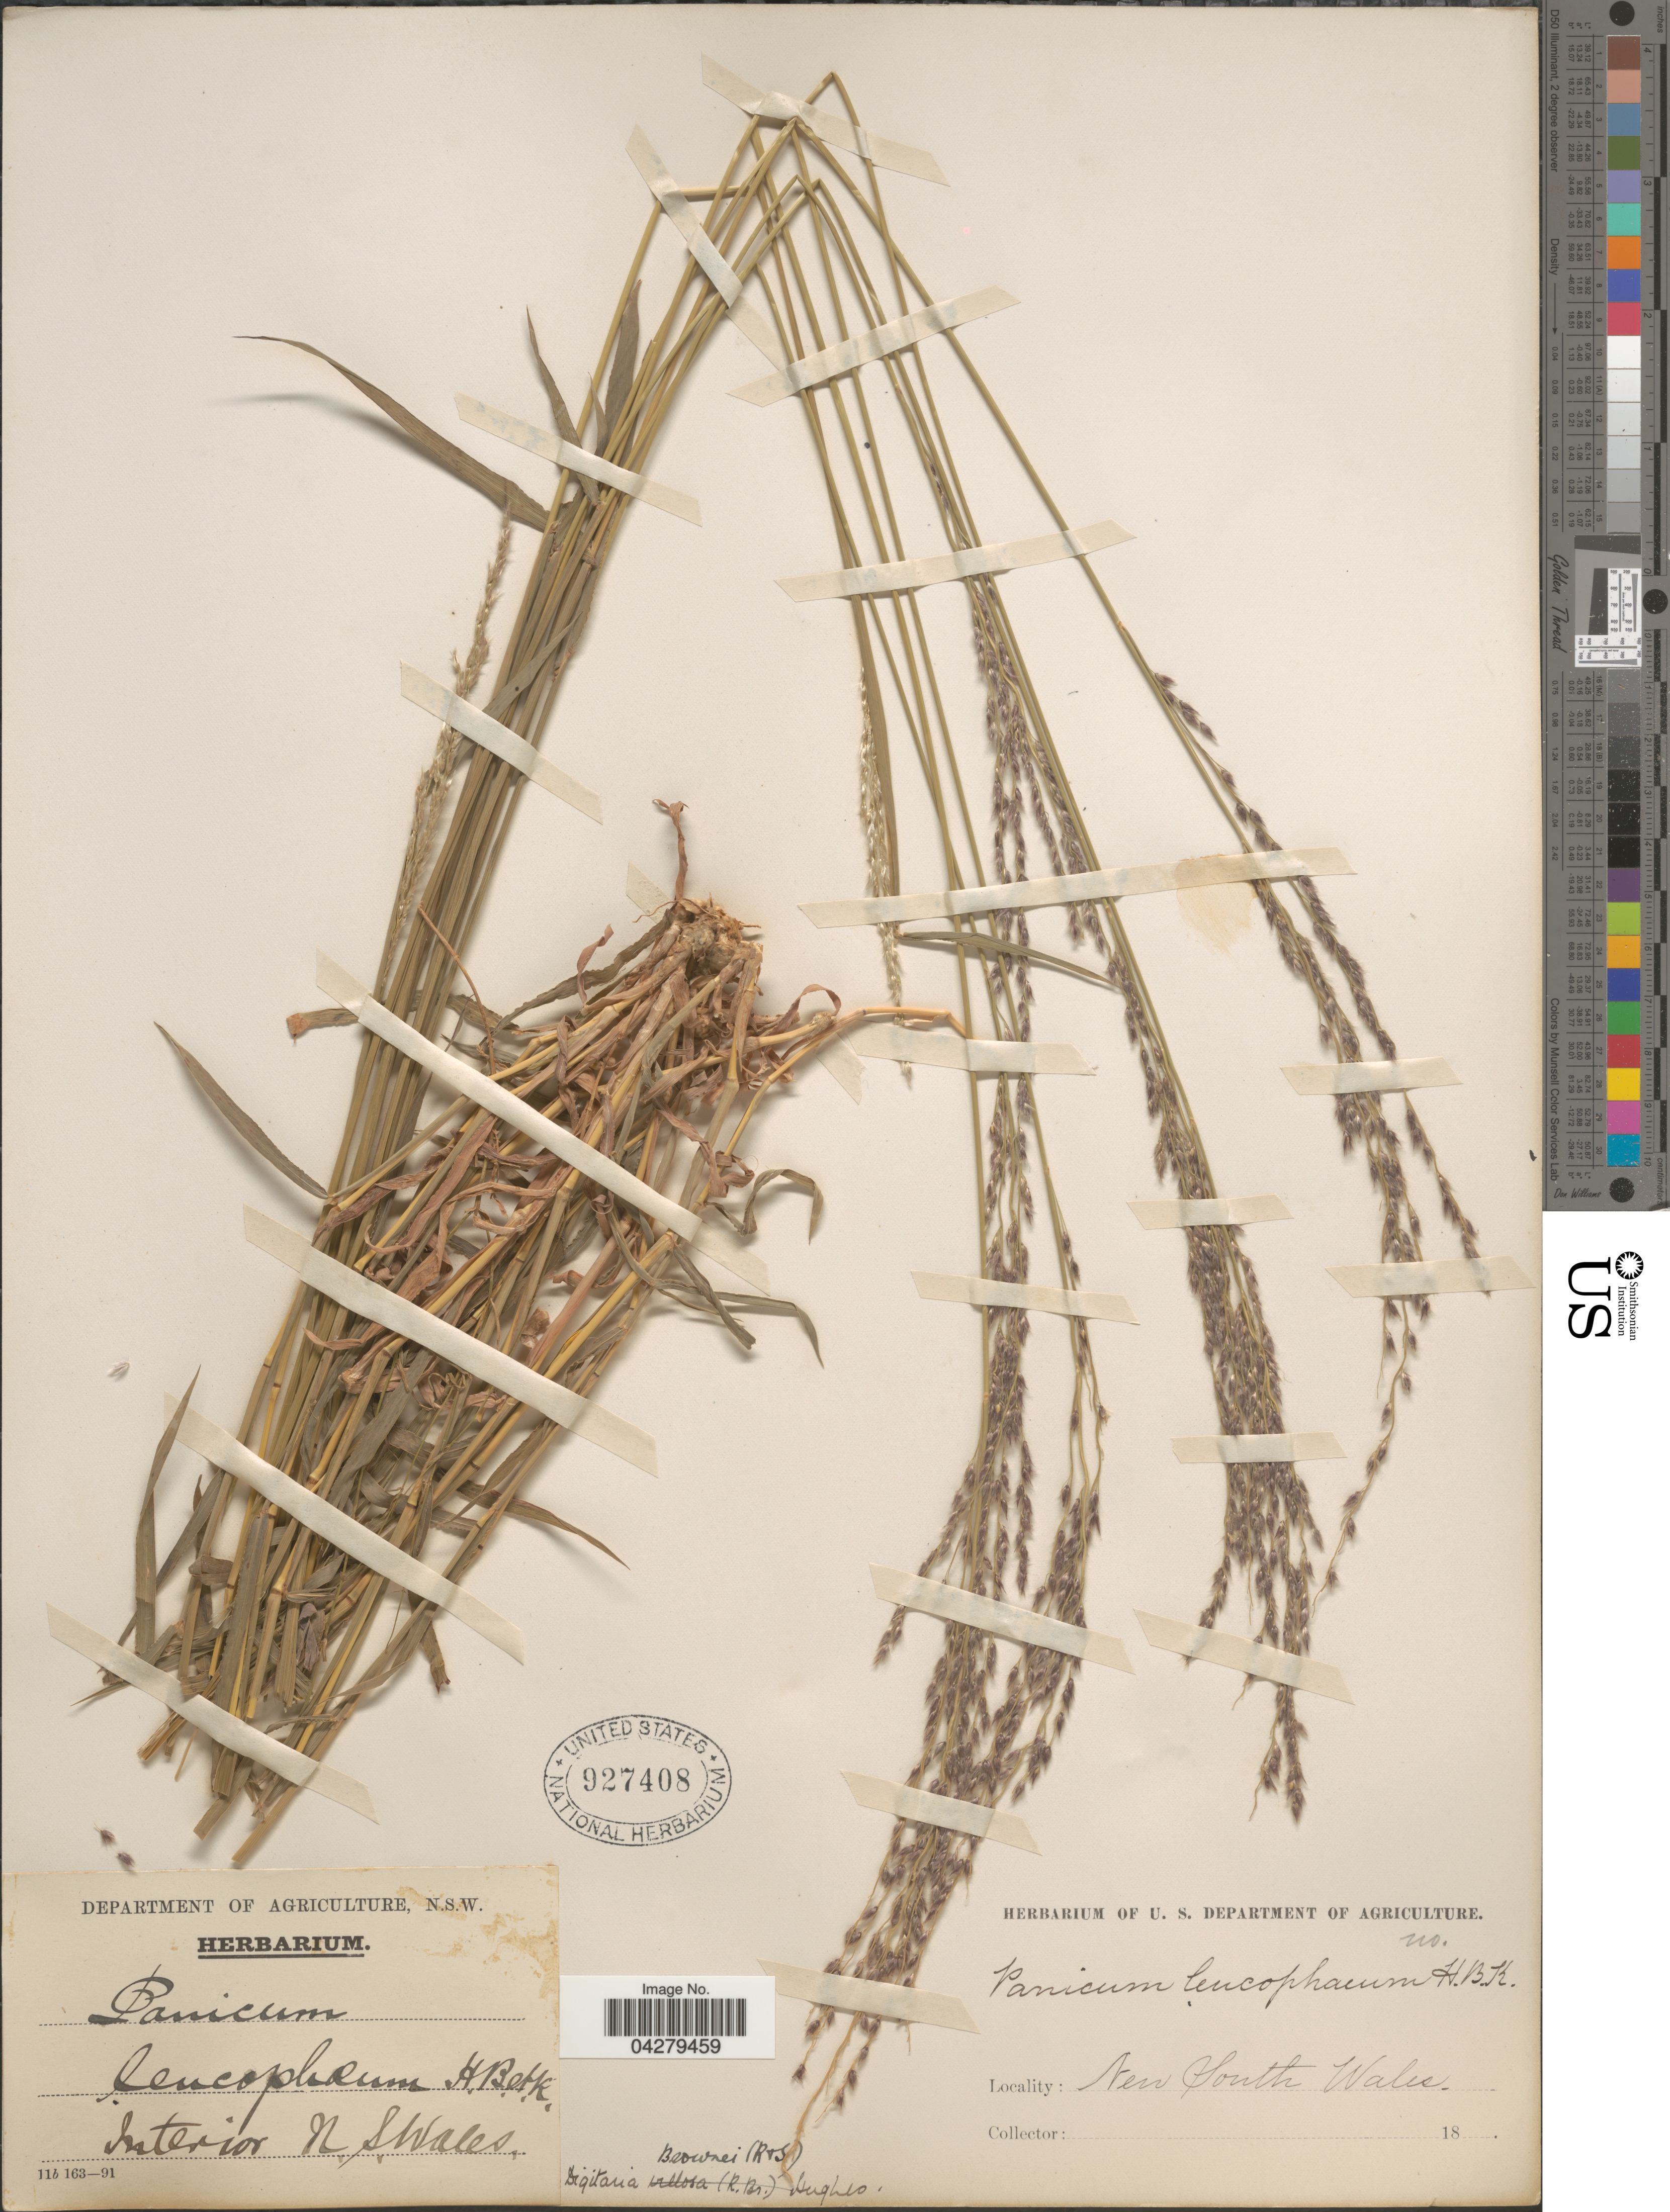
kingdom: Plantae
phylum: Tracheophyta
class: Liliopsida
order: Poales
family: Poaceae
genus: Digitaria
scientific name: Digitaria brownii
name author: (Roem. & Schult.) Hughes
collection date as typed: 18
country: Australia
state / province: New South Wales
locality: Interior.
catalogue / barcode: US 927408